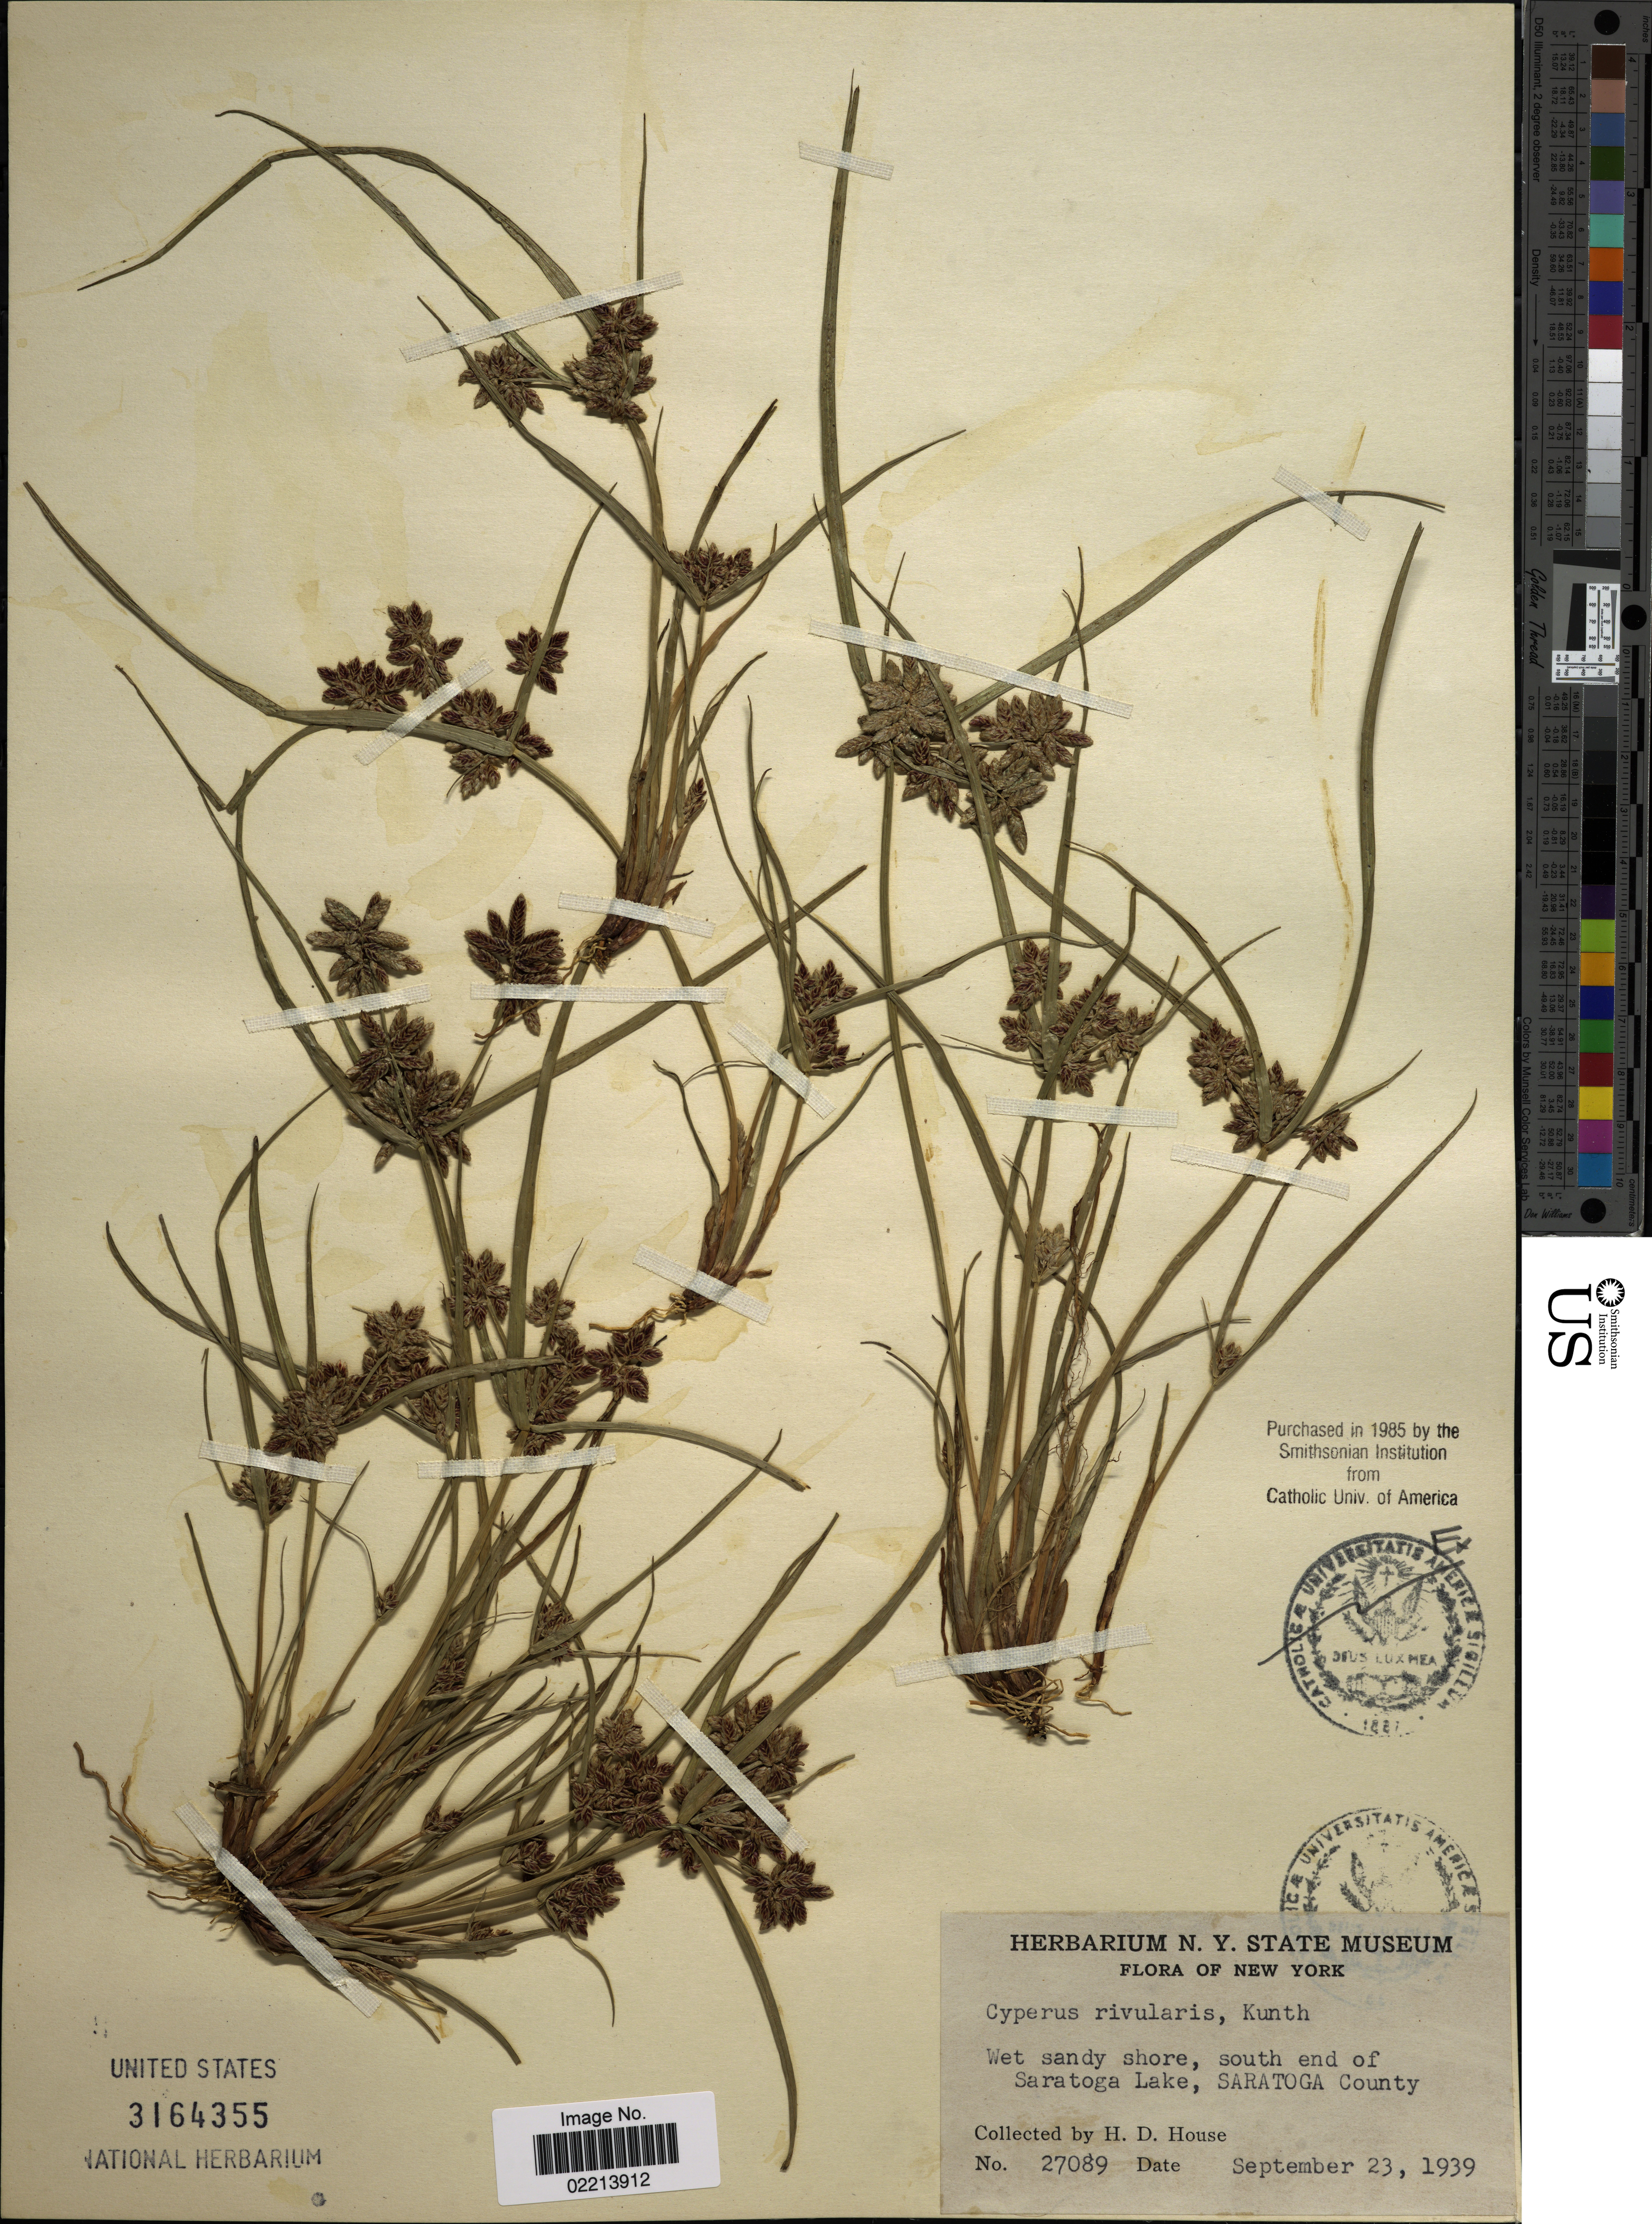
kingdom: Plantae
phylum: Tracheophyta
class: Liliopsida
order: Poales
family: Cyperaceae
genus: Cyperus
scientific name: Cyperus bipartitus Torr.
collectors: H. D. House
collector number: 27089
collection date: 1939-09-23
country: United States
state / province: New York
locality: West sandy shore, south end of Saratoga Lake, Saratoga County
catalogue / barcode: US 3164355